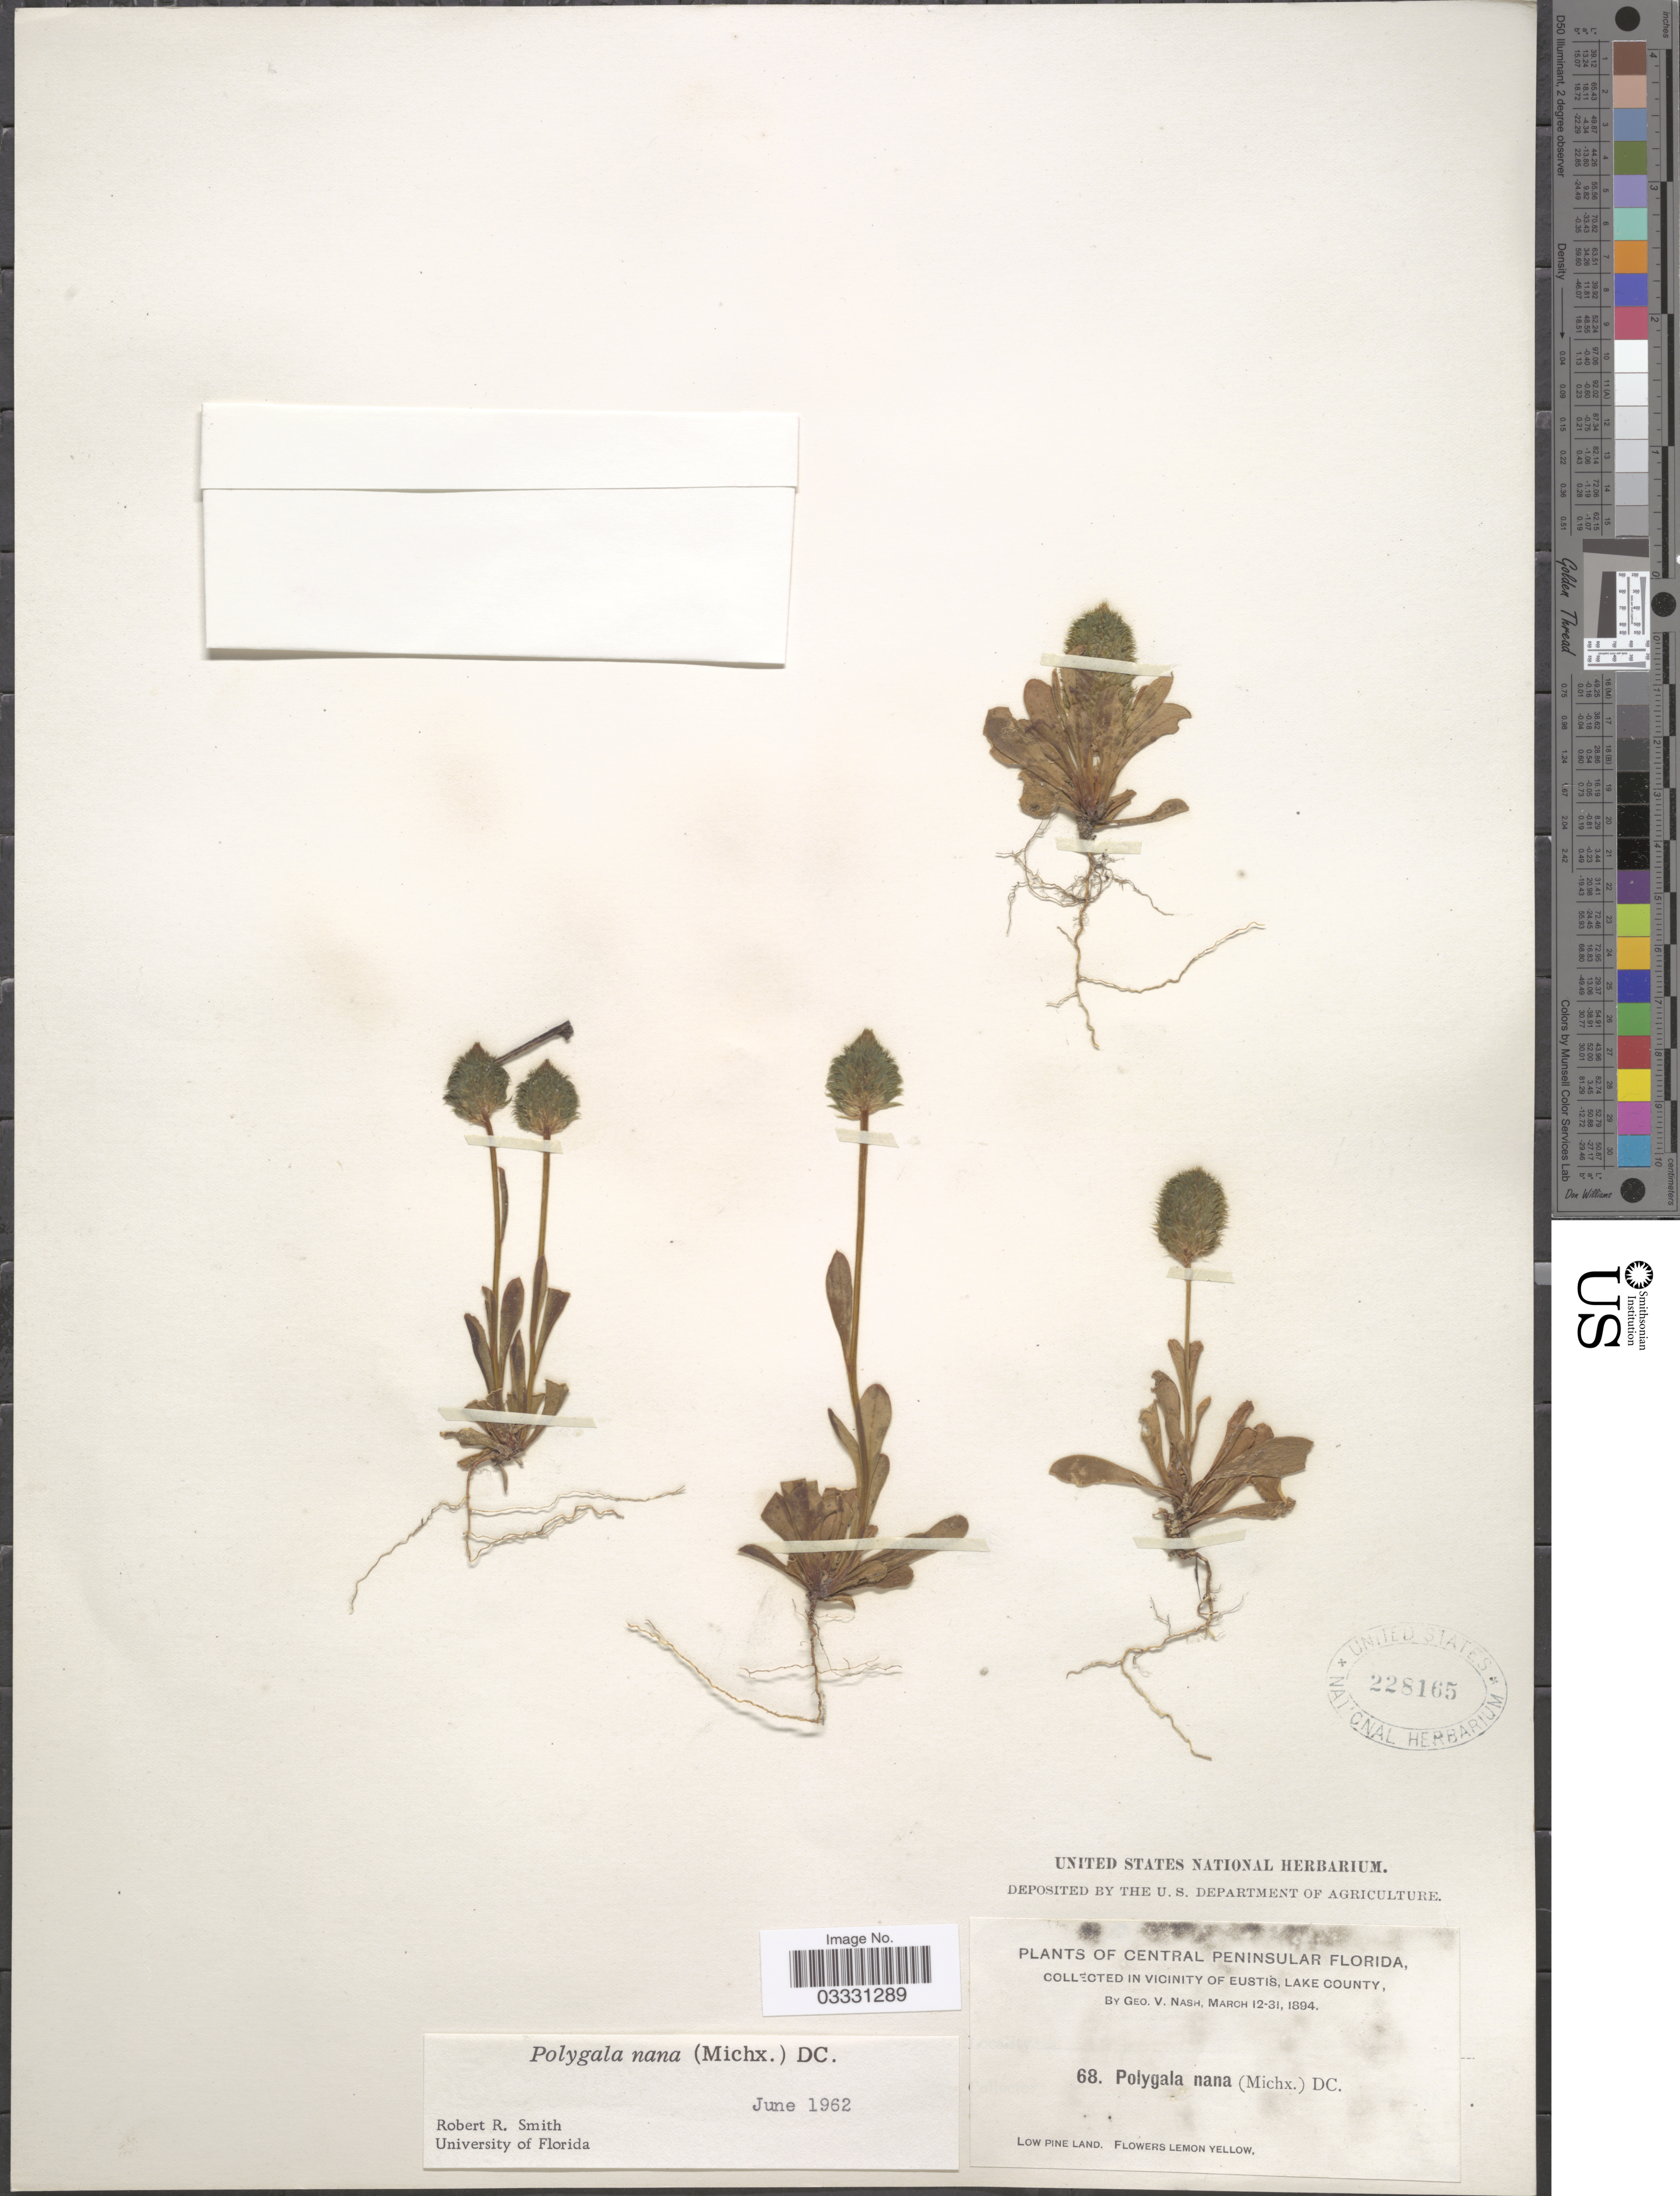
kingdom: Plantae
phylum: Tracheophyta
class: Magnoliopsida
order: Fabales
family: Polygalaceae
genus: Polygala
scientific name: Polygala nana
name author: (Michx.) DC.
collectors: G. V. Nash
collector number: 68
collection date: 1894-03-12/1894-03-31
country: United States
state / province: Florida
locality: Central Peninsular Florida. In vicinity of Eustis, Lake County.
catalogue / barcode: US 228165